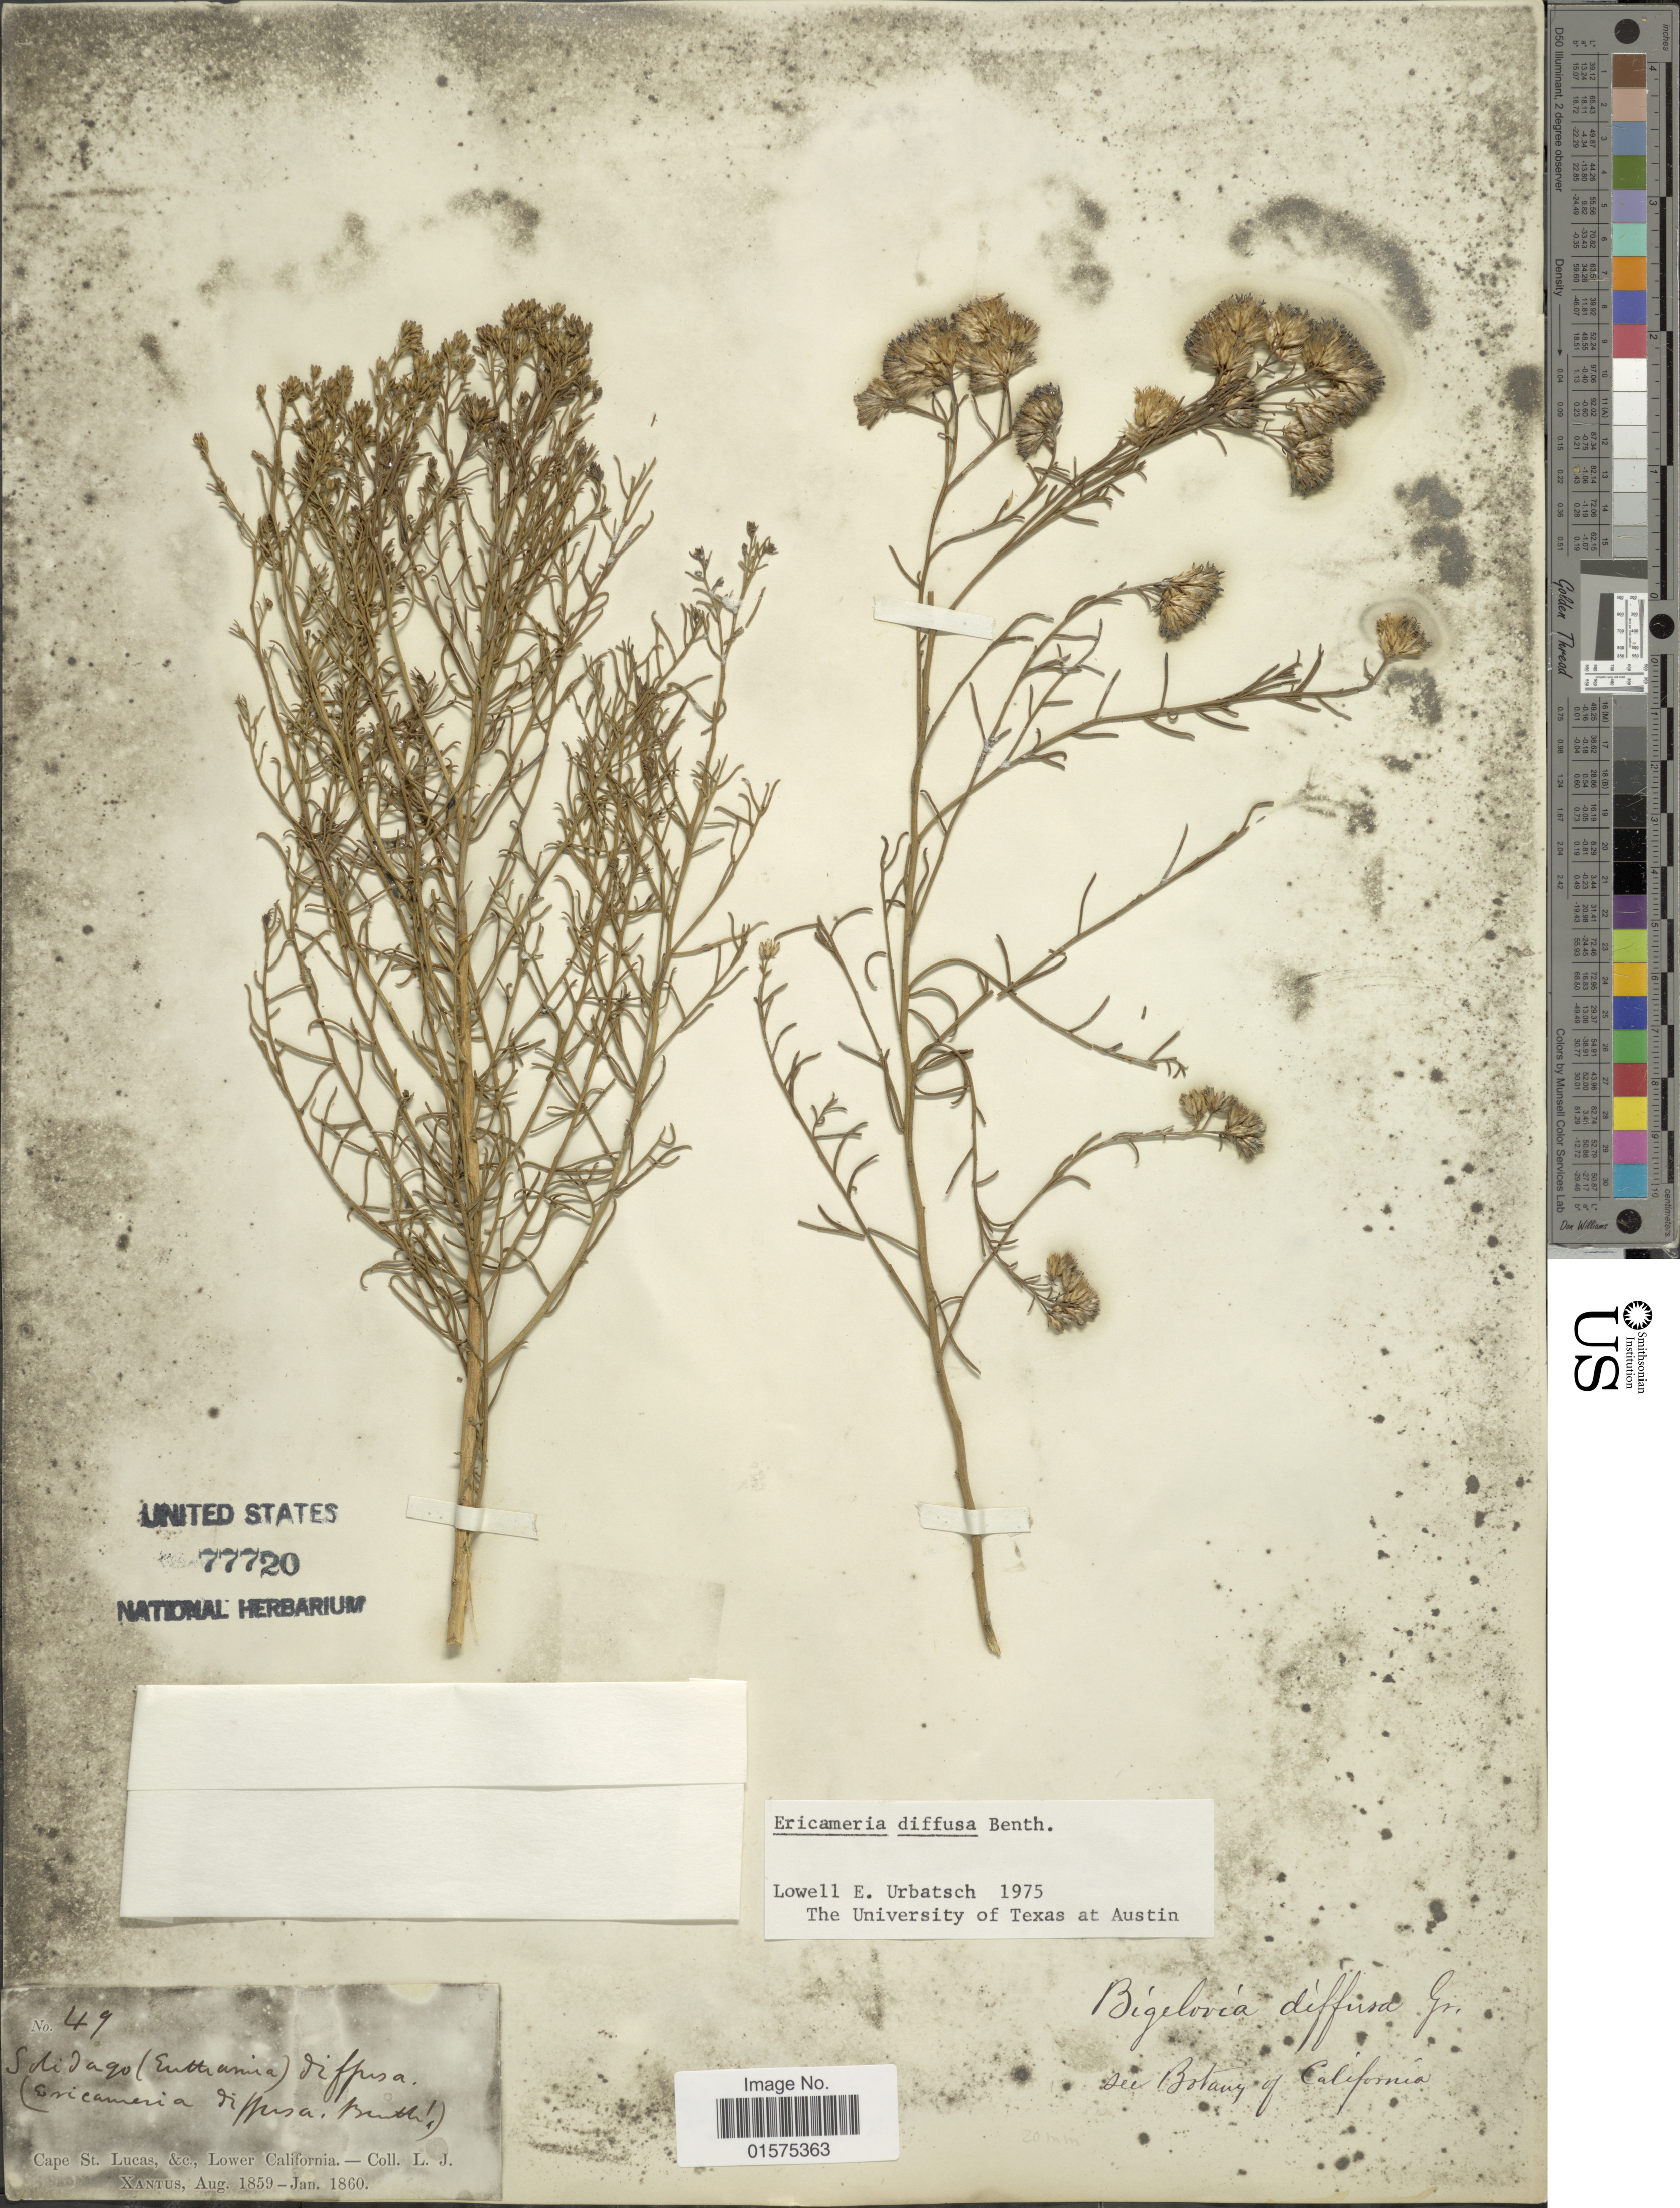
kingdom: Plantae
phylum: Tracheophyta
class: Magnoliopsida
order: Asterales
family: Asteraceae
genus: Xylothamia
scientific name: Xylothamia diffusa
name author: (Benth.) G.L. Nesom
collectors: L. J. Xantus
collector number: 49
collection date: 1859-08/1860-01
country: Mexico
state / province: Baja California Sur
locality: Cape St. Lucas, &c., Lower California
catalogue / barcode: US 77720